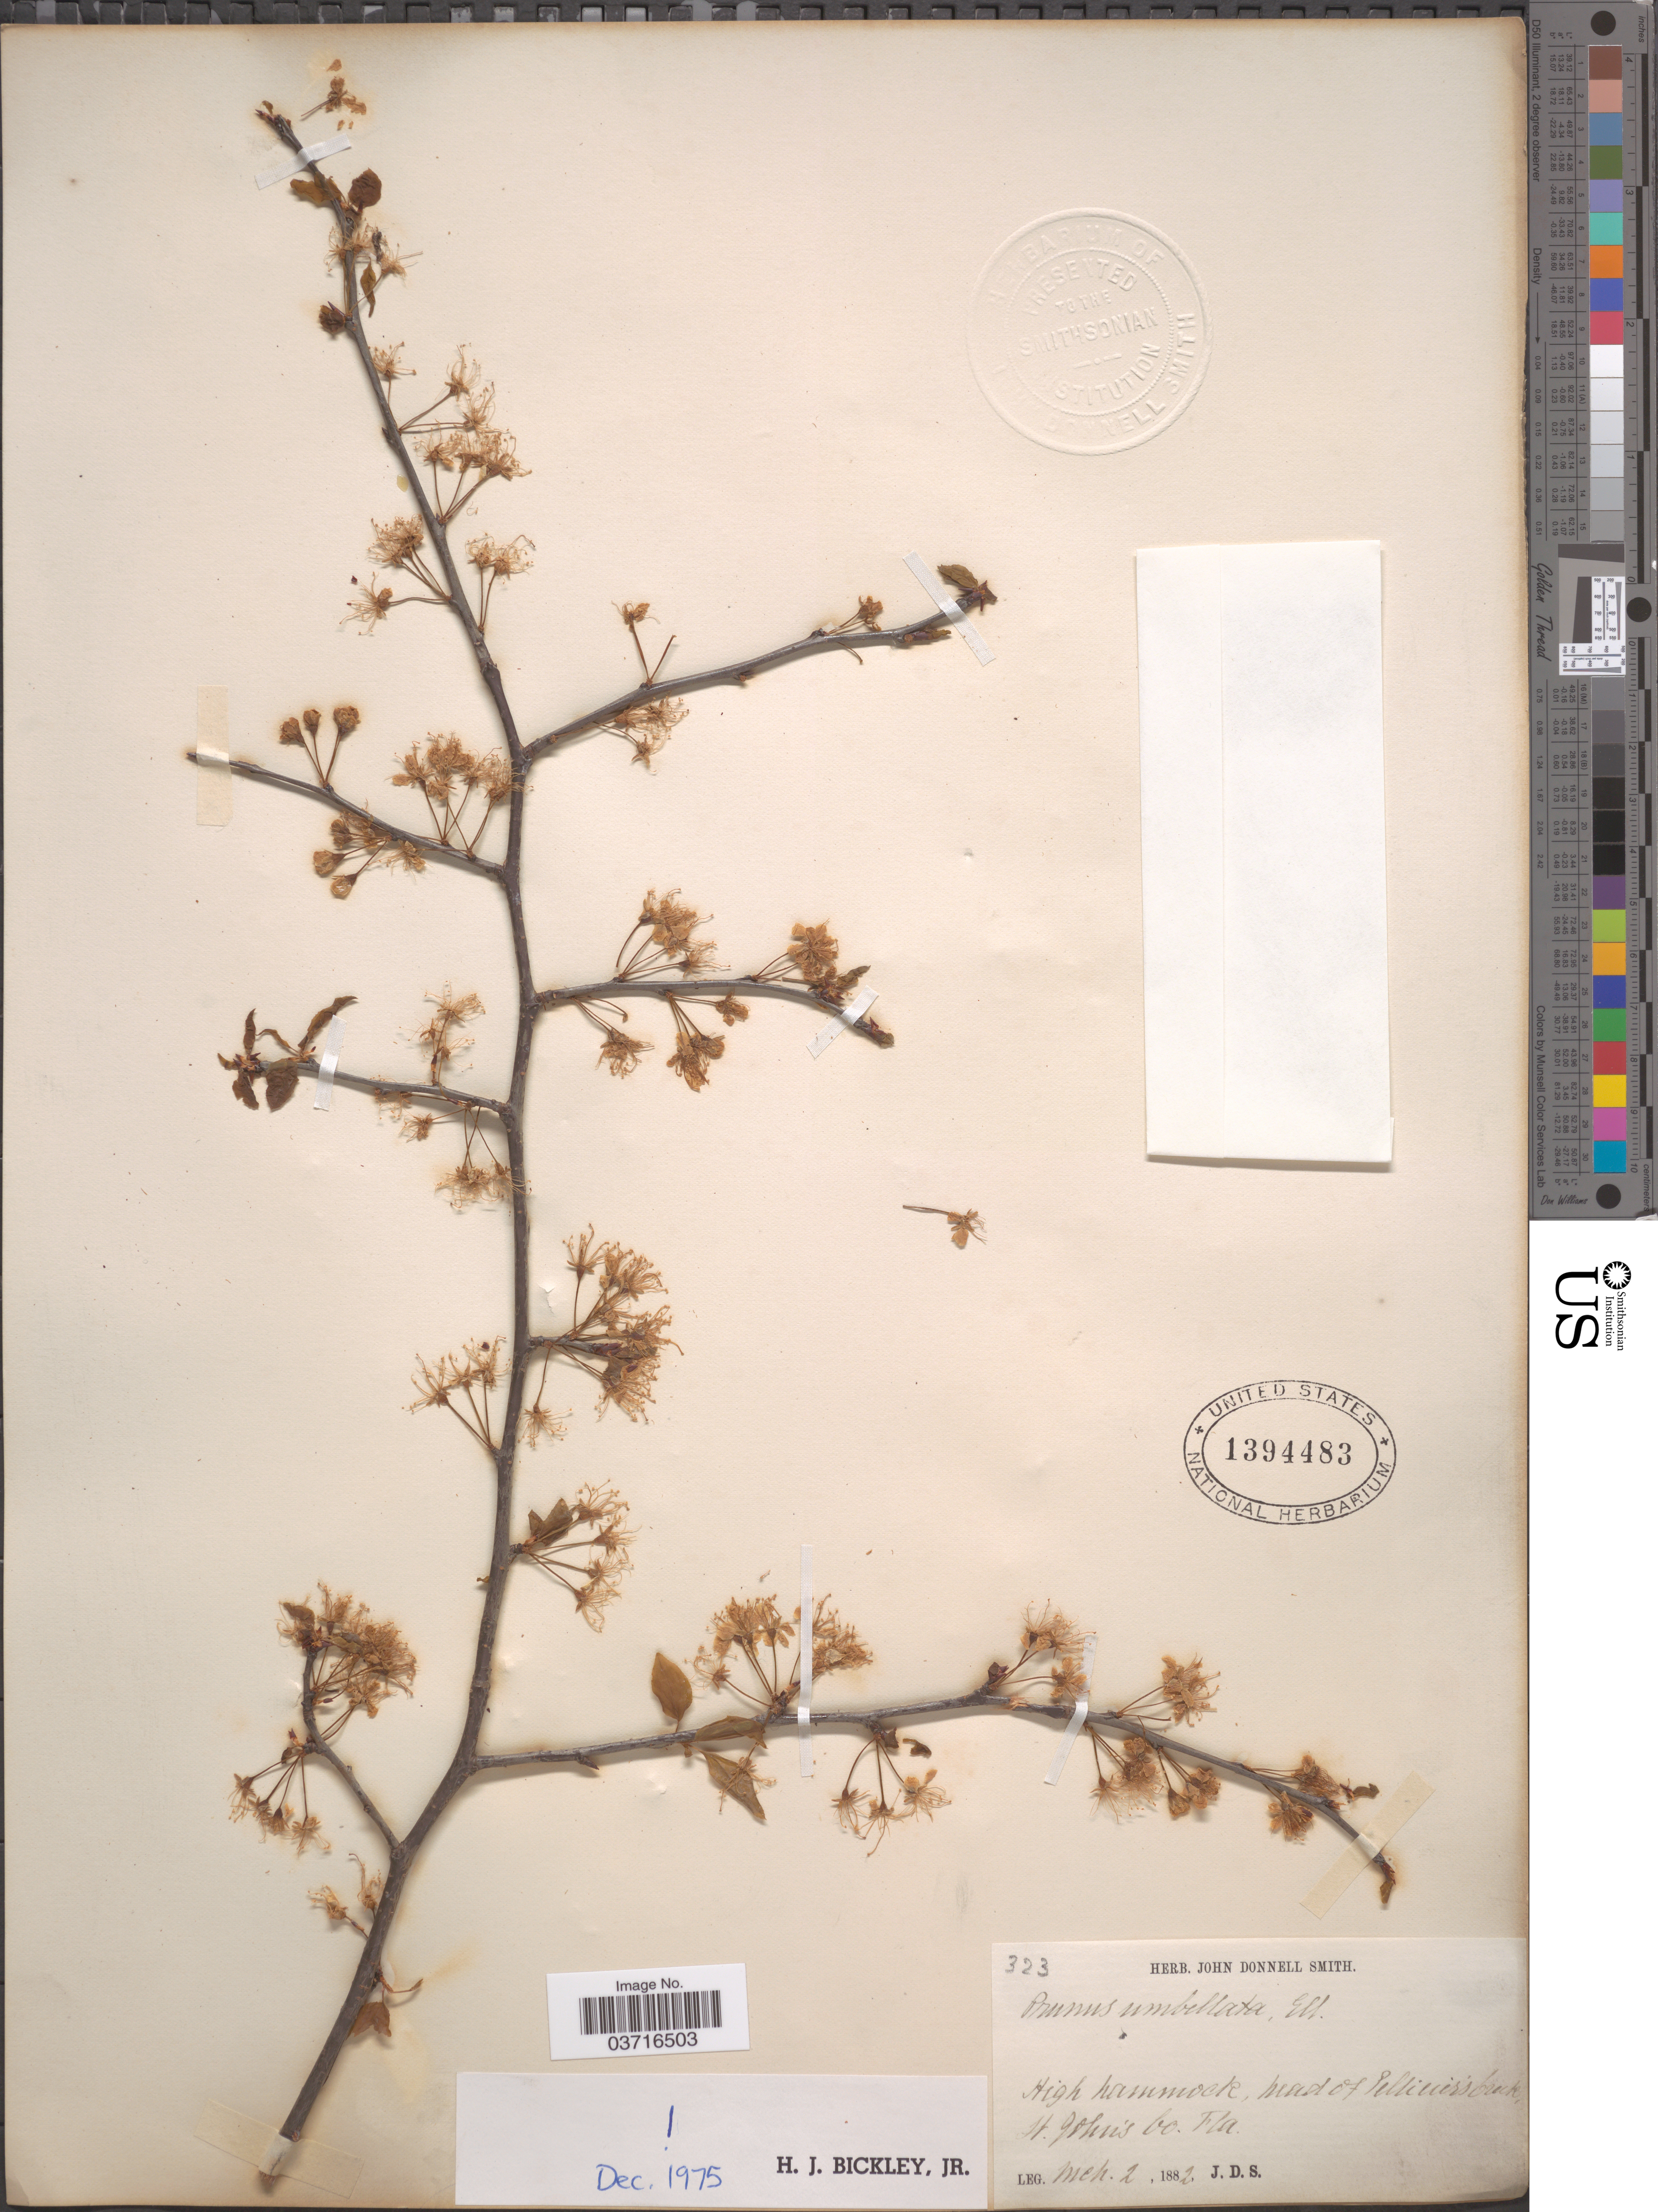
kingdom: Plantae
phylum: Tracheophyta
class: Magnoliopsida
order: Rosales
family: Rosaceae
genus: Prunus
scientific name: Prunus umbellata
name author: Elliott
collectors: J. Donnell Smith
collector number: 323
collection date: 1882-03-02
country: United States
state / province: Florida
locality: High hammock, head of Pellicier's Creek, St. John's Co.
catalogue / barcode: US 1394483